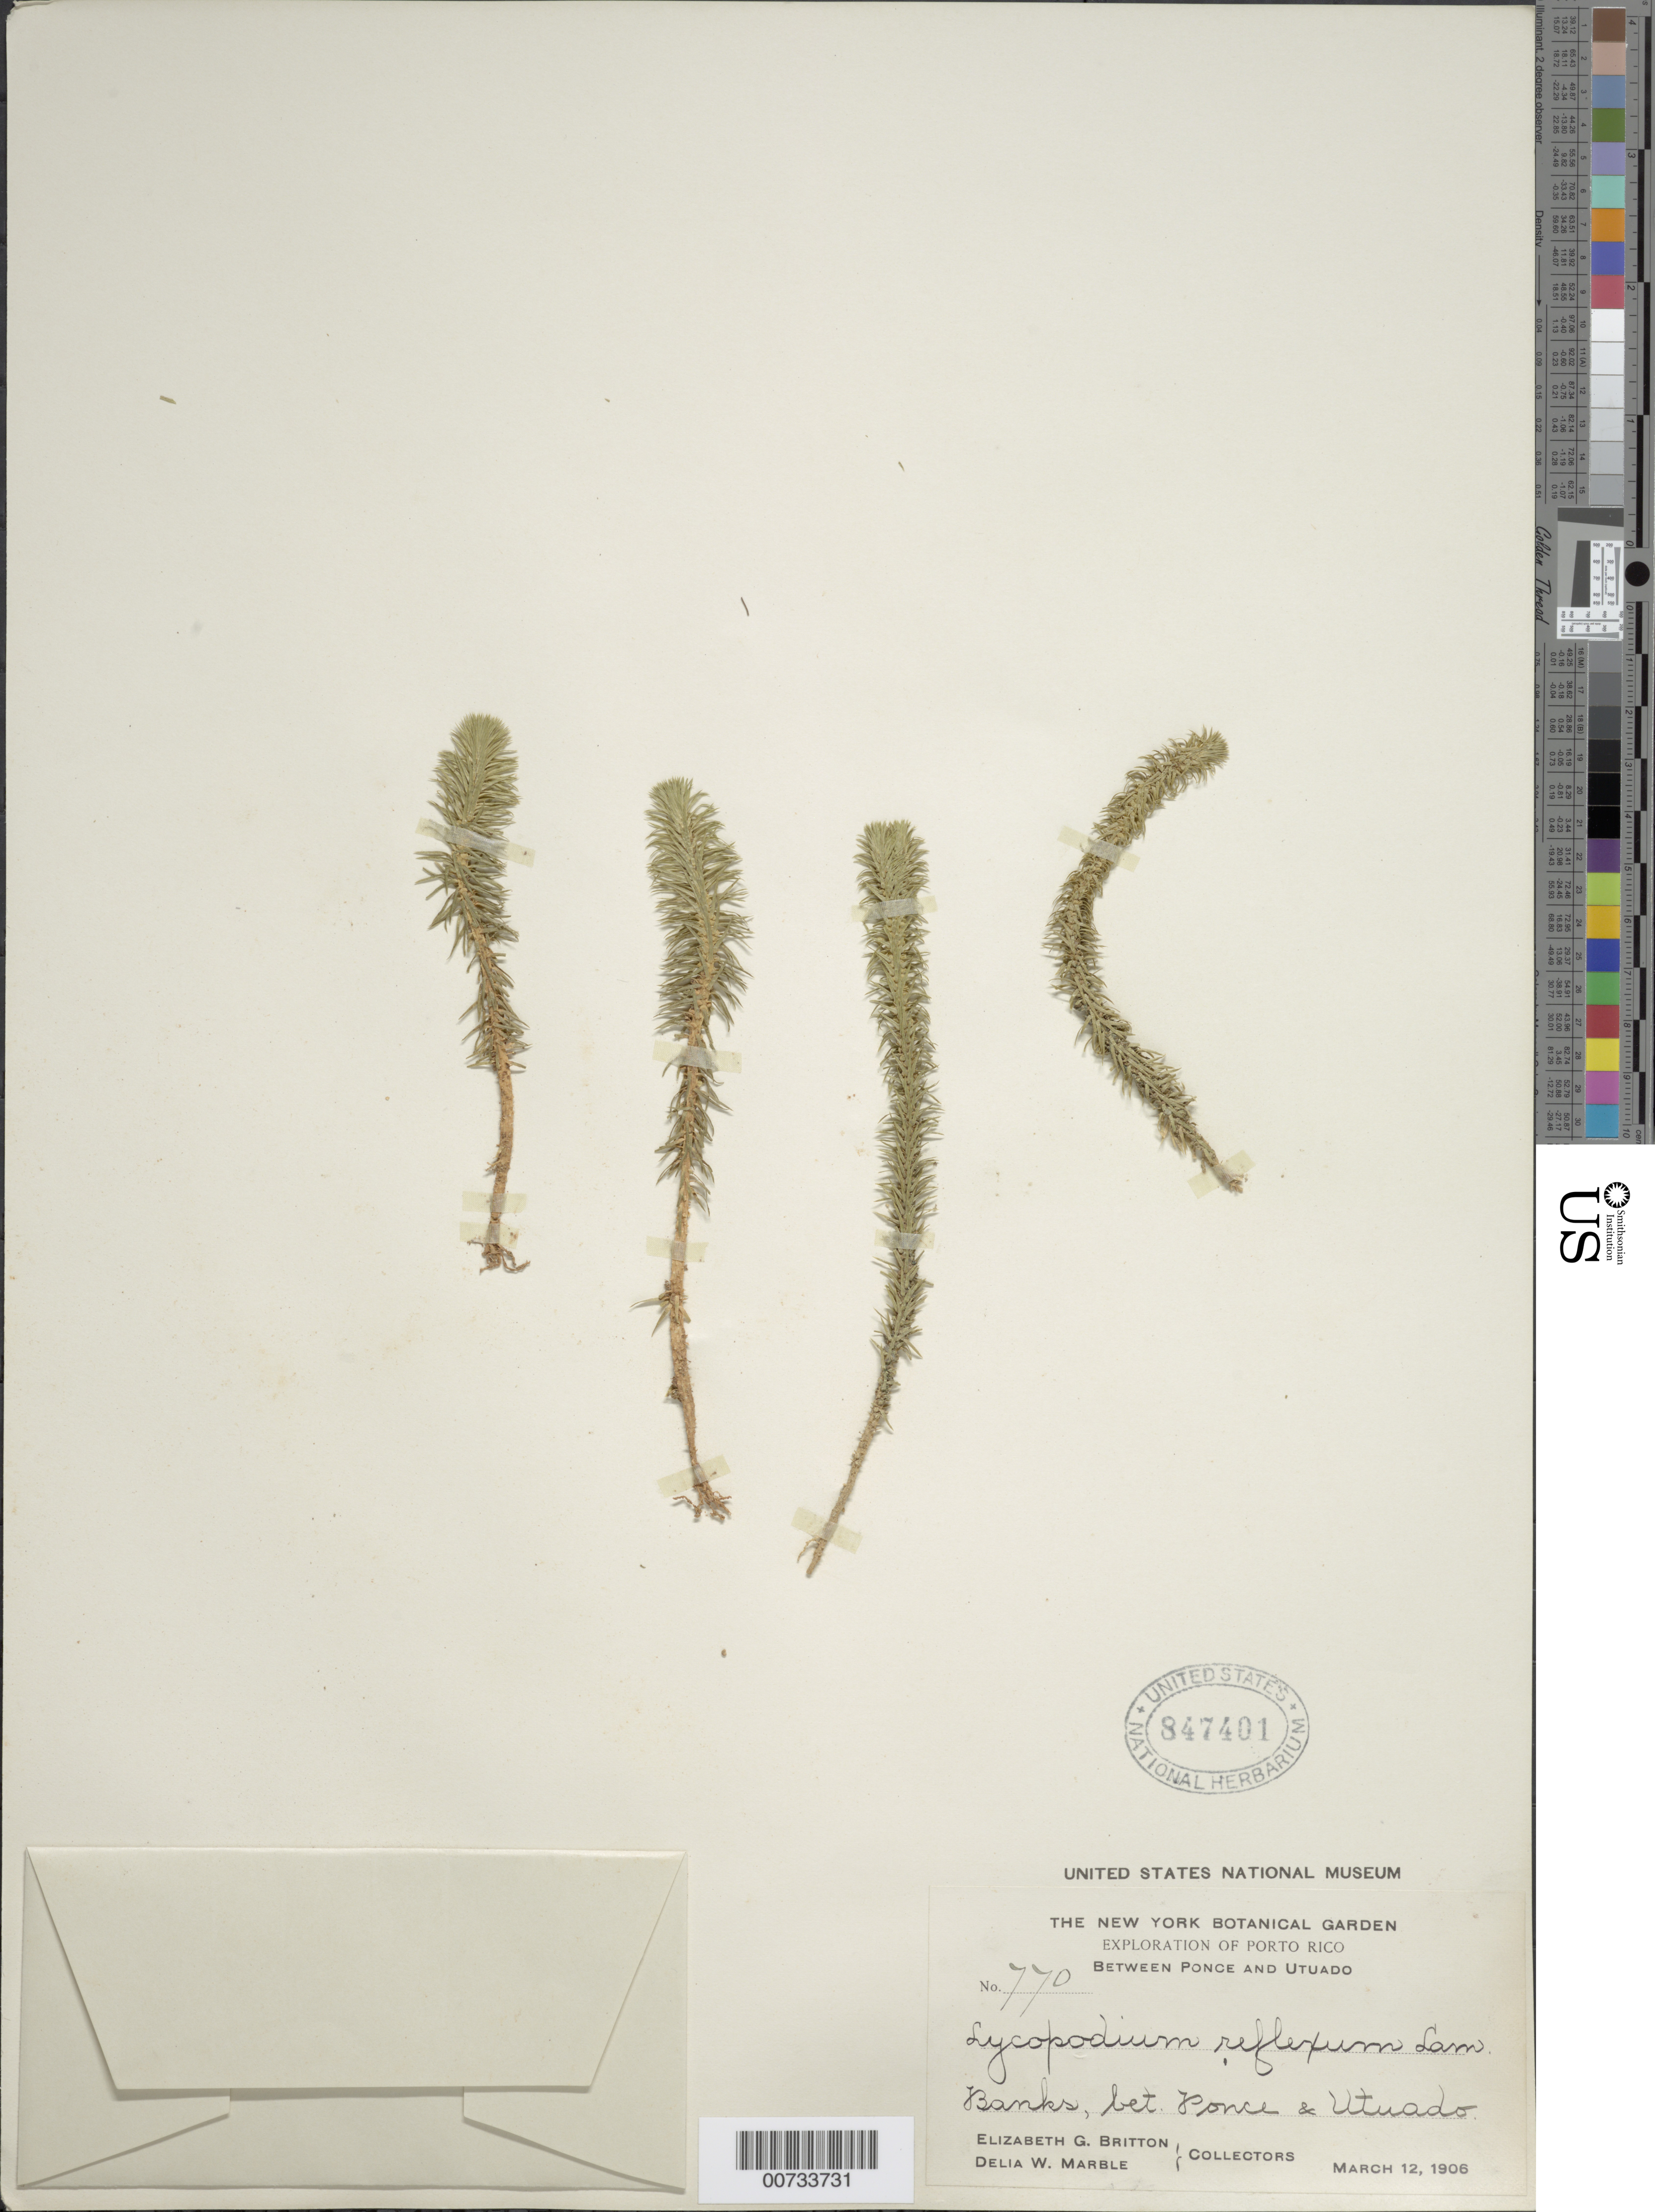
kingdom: Plantae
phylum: Tracheophyta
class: Lycopodiopsida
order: Lycopodiales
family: Lycopodiaceae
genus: Phlegmariurus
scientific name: Phlegmariurus reflexus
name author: (Lam.) B. Øllg.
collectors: E. G. Britton & D. W. Marble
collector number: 770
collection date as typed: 12 Mar 1906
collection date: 1906-03-12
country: Puerto Rico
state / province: Utuado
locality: Between Ponce & Utuado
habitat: Banks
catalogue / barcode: US 847401